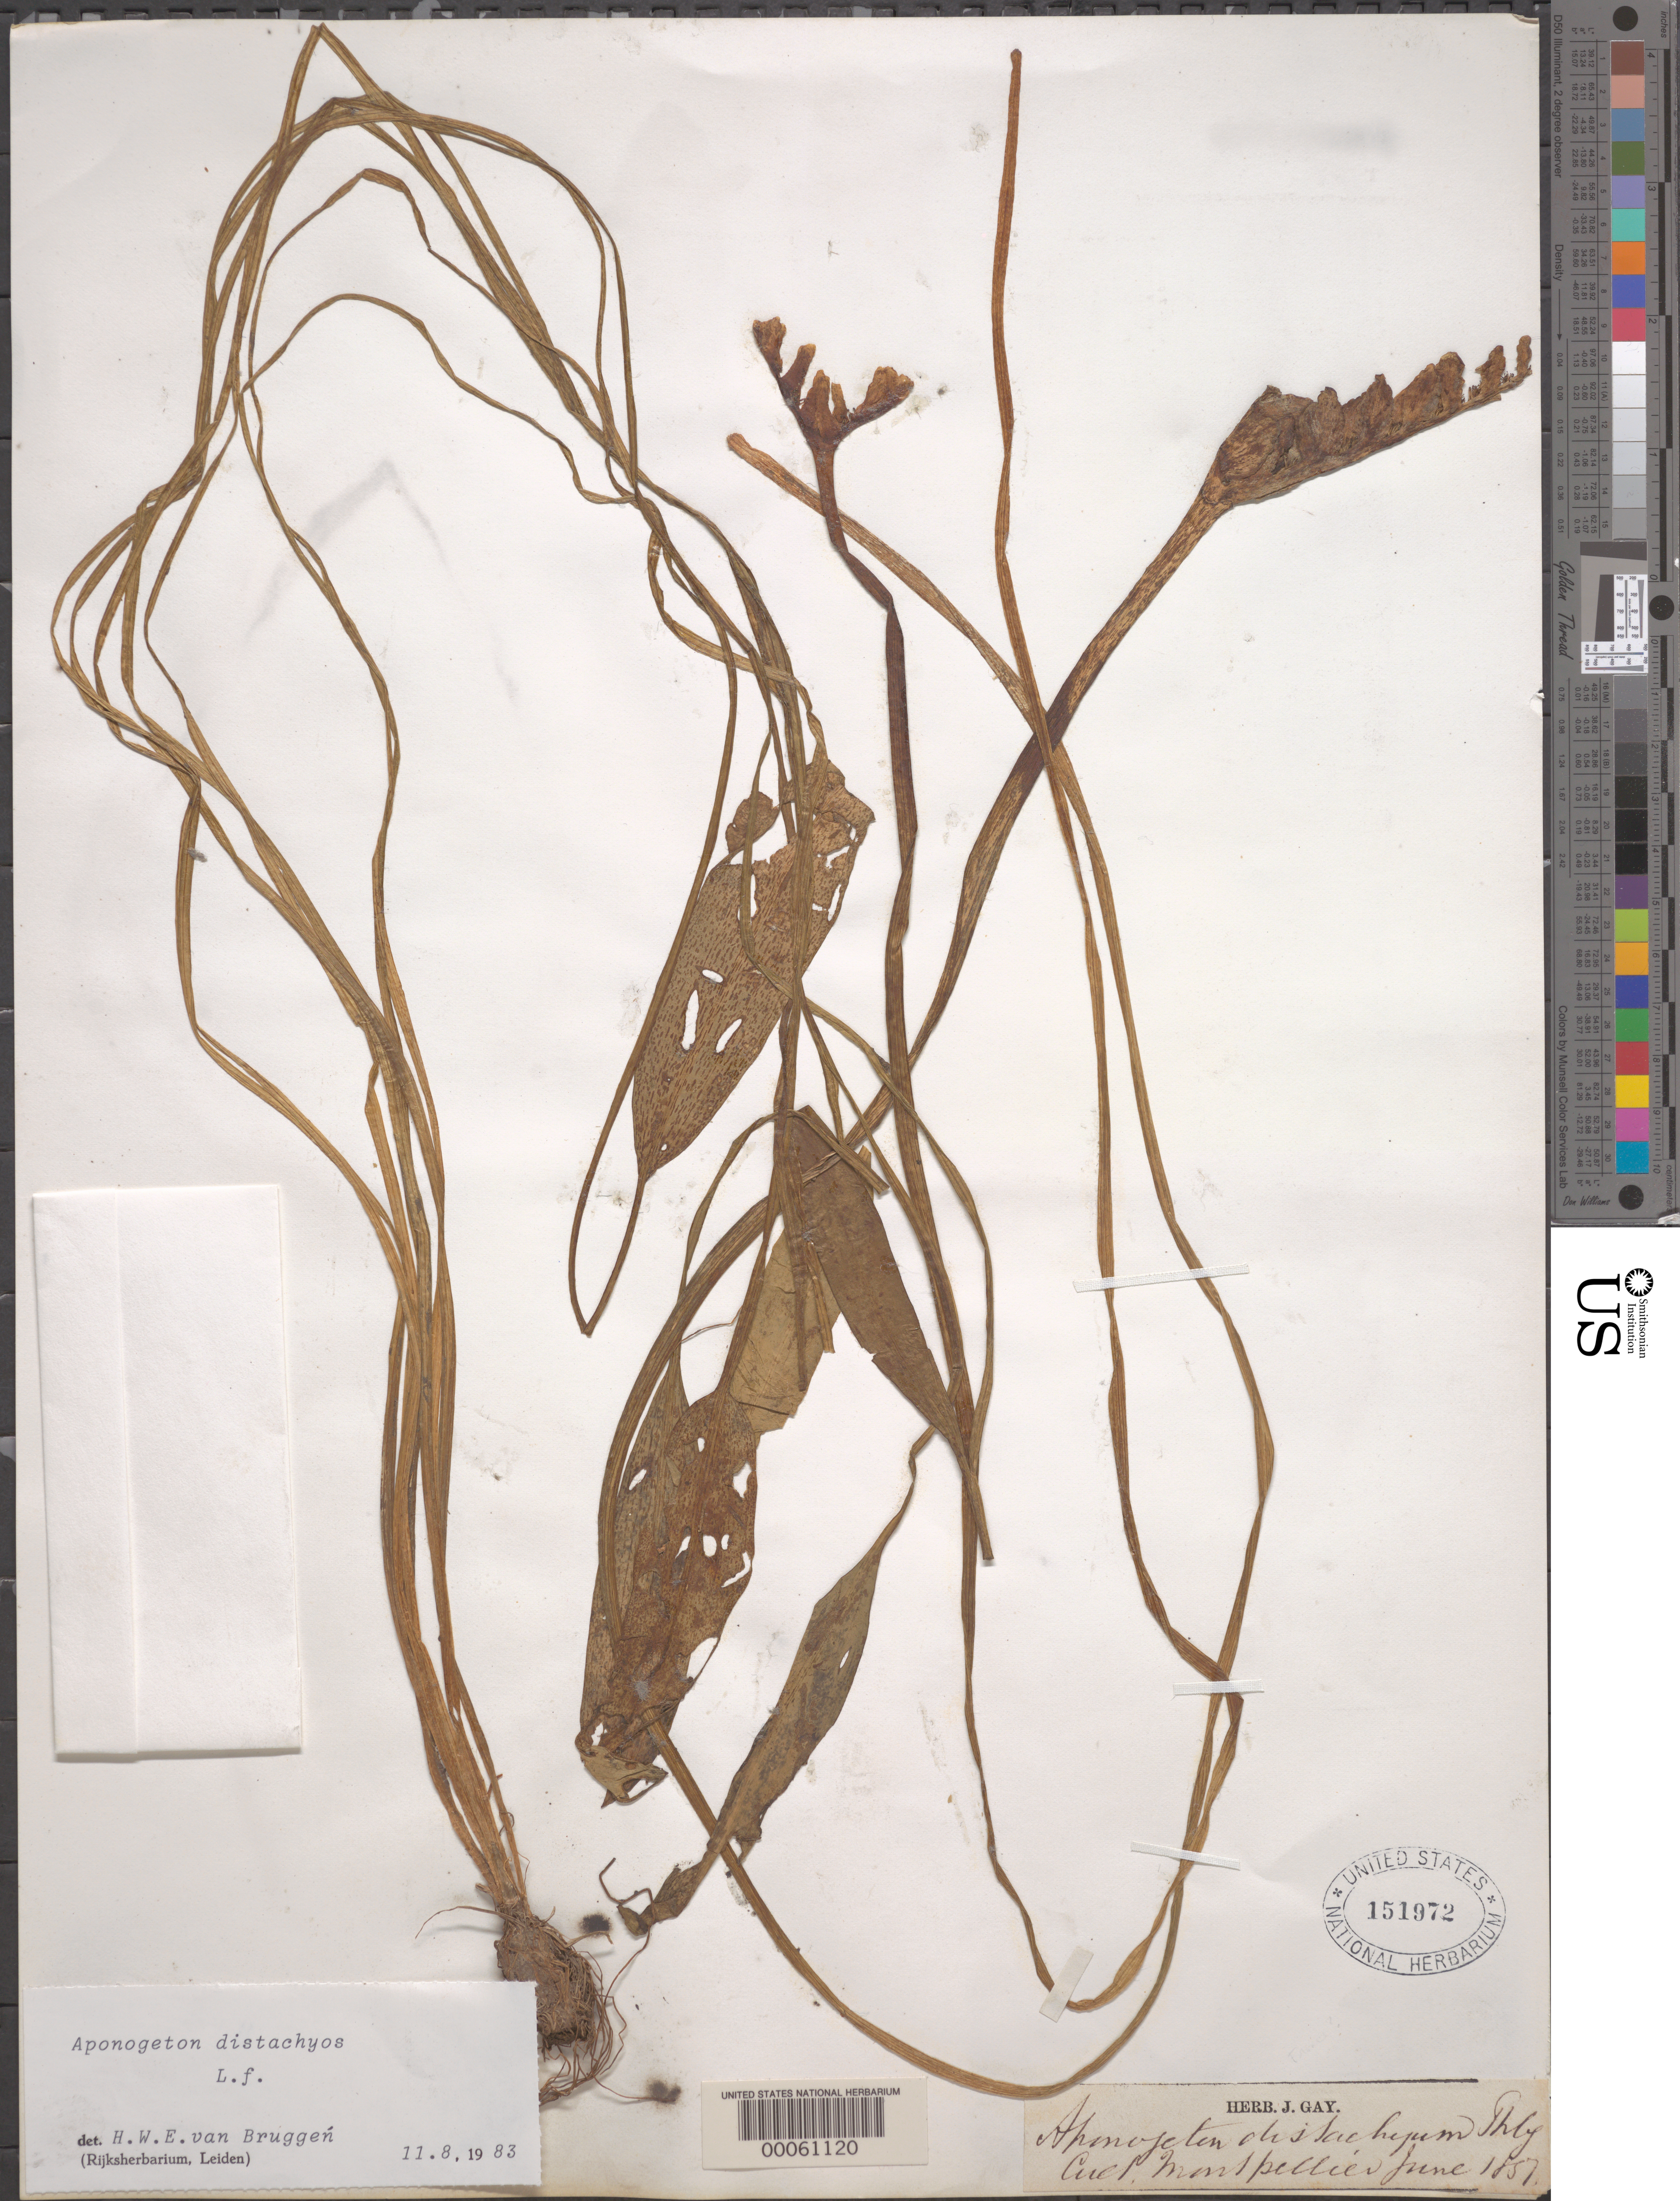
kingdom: Plantae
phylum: Tracheophyta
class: Liliopsida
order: Alismatales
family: Aponogetonaceae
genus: Aponogeton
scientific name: Aponogeton distachyos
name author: L. f.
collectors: J. Gay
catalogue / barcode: US 151972